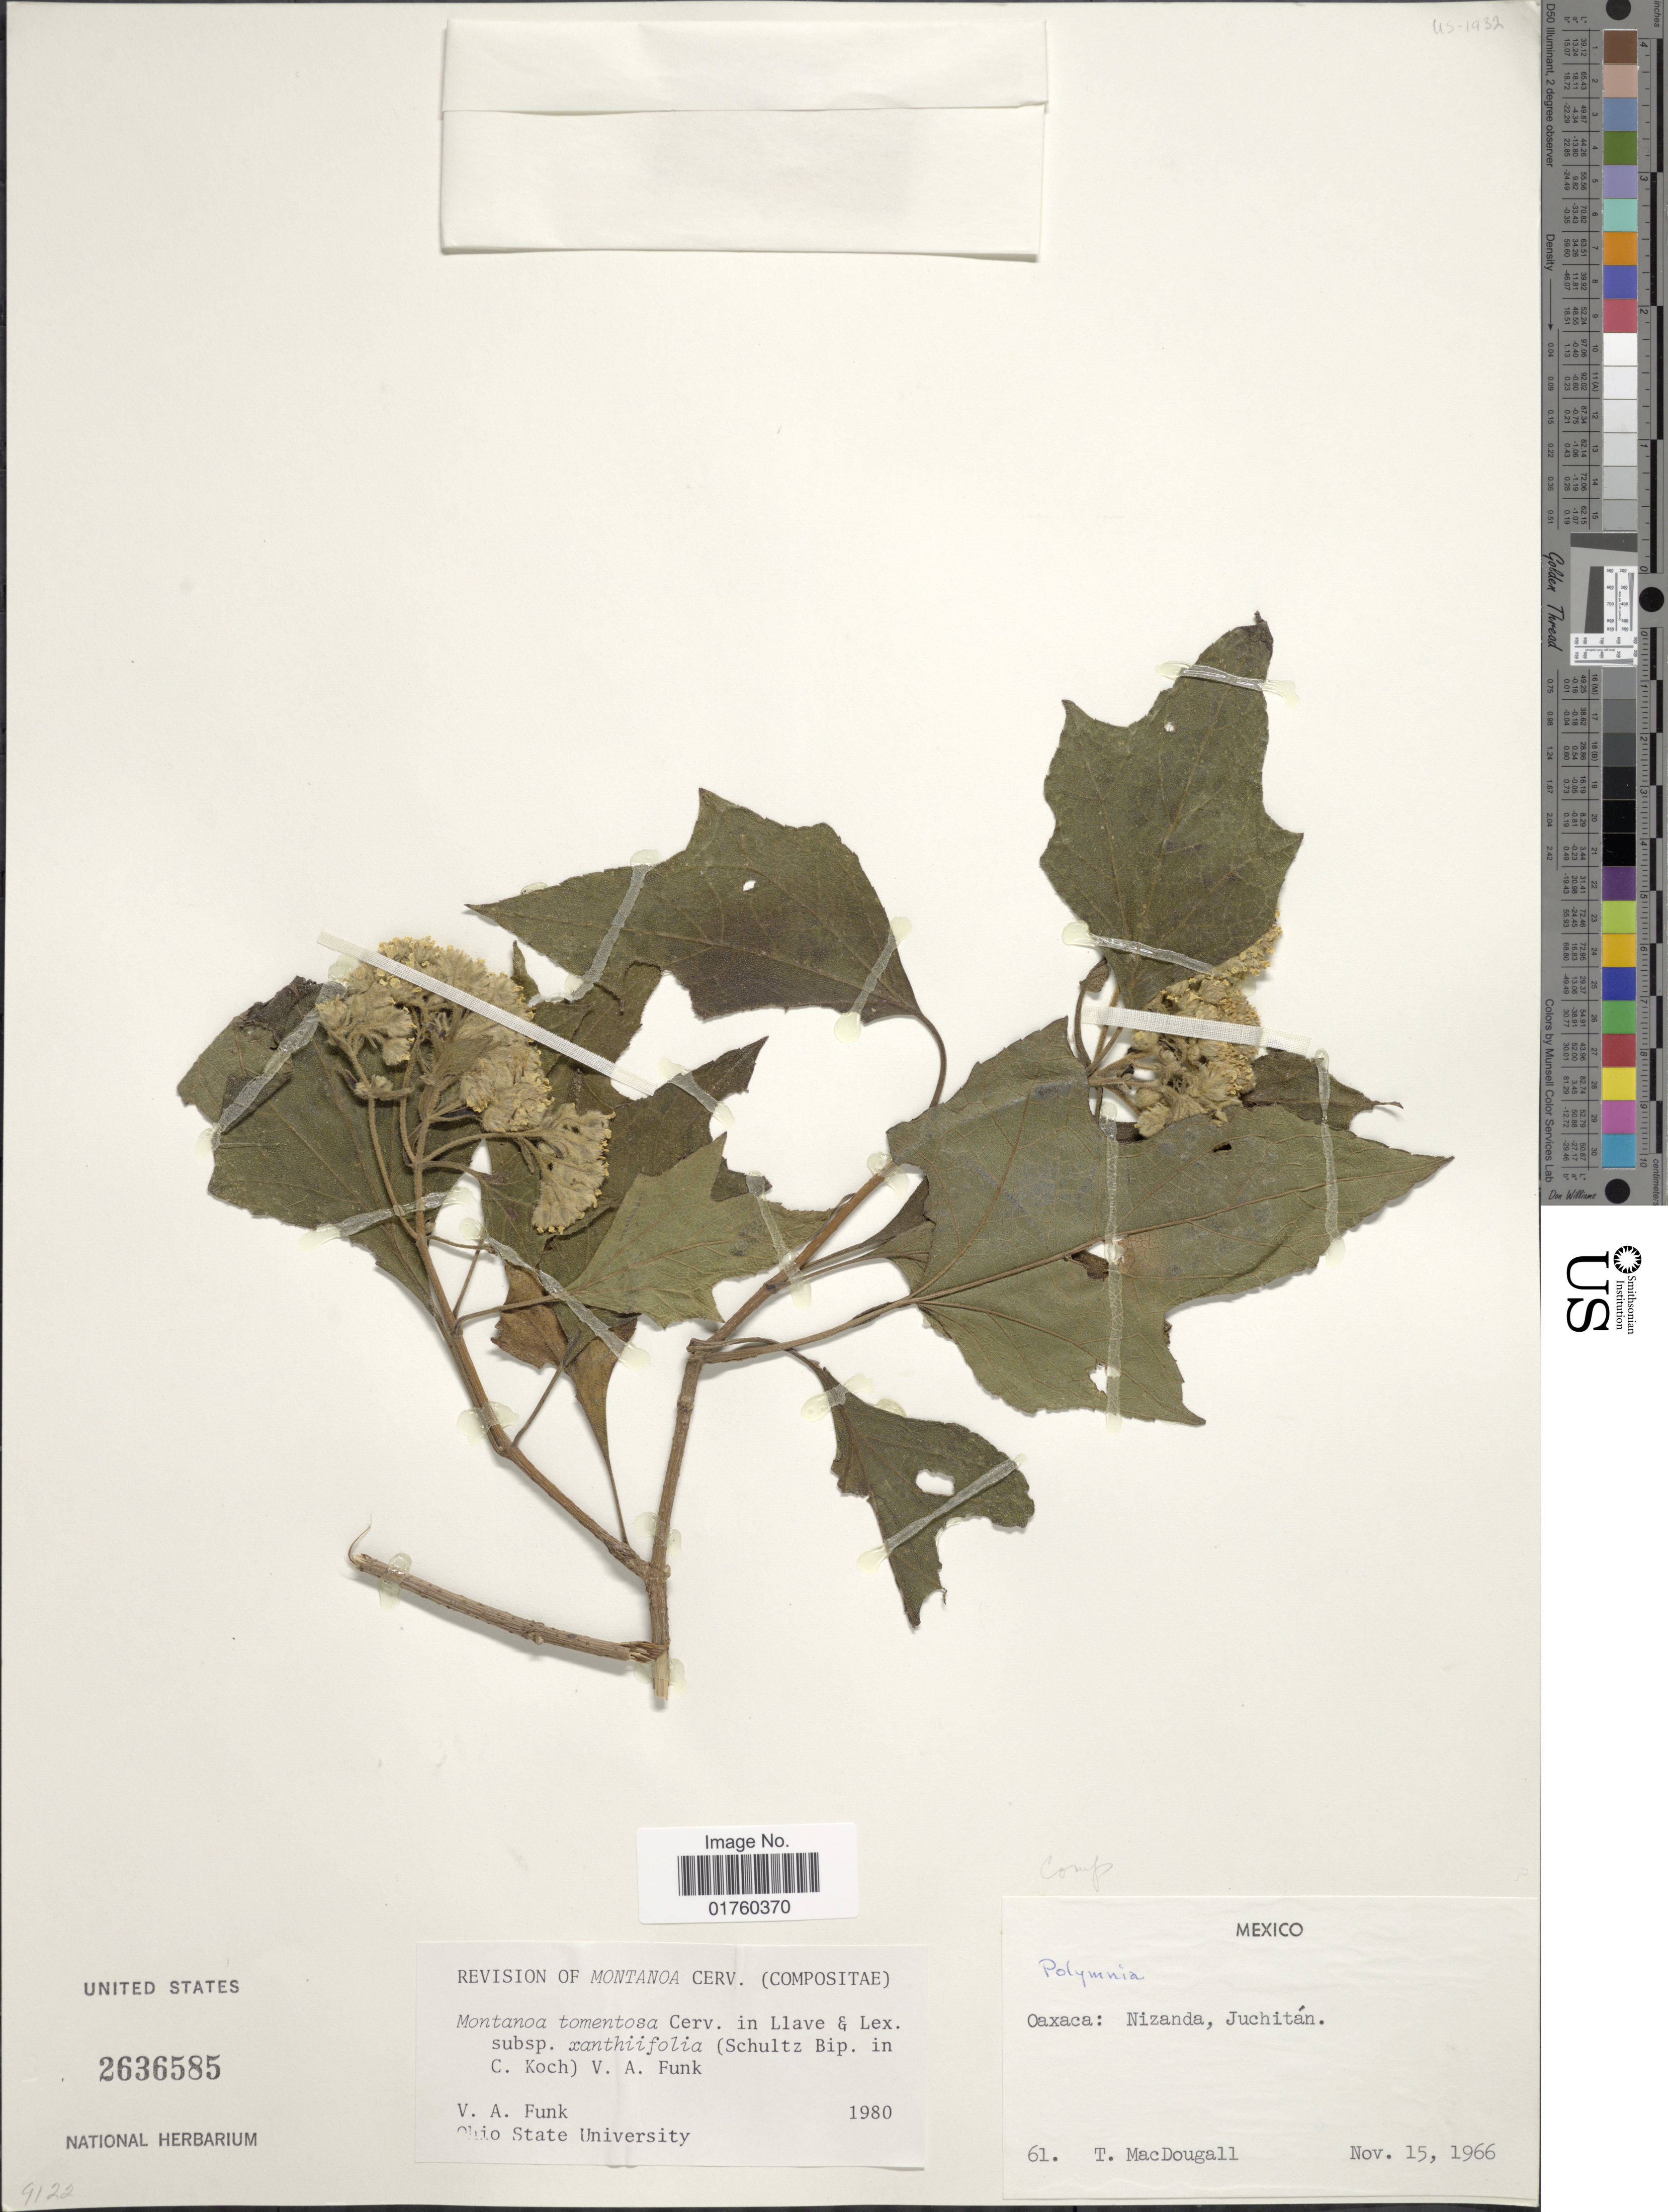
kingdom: Plantae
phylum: Tracheophyta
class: Magnoliopsida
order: Asterales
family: Asteraceae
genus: Montanoa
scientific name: Montanoa tomentosa subsp. xanthiifolia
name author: (Sch. Bip. in C. Koch) V.A. Funk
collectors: T. B. MacDougall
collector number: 61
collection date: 1966-11-15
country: Mexico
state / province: Oaxaca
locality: Nizanda, Juchitan.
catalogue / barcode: US 2636585